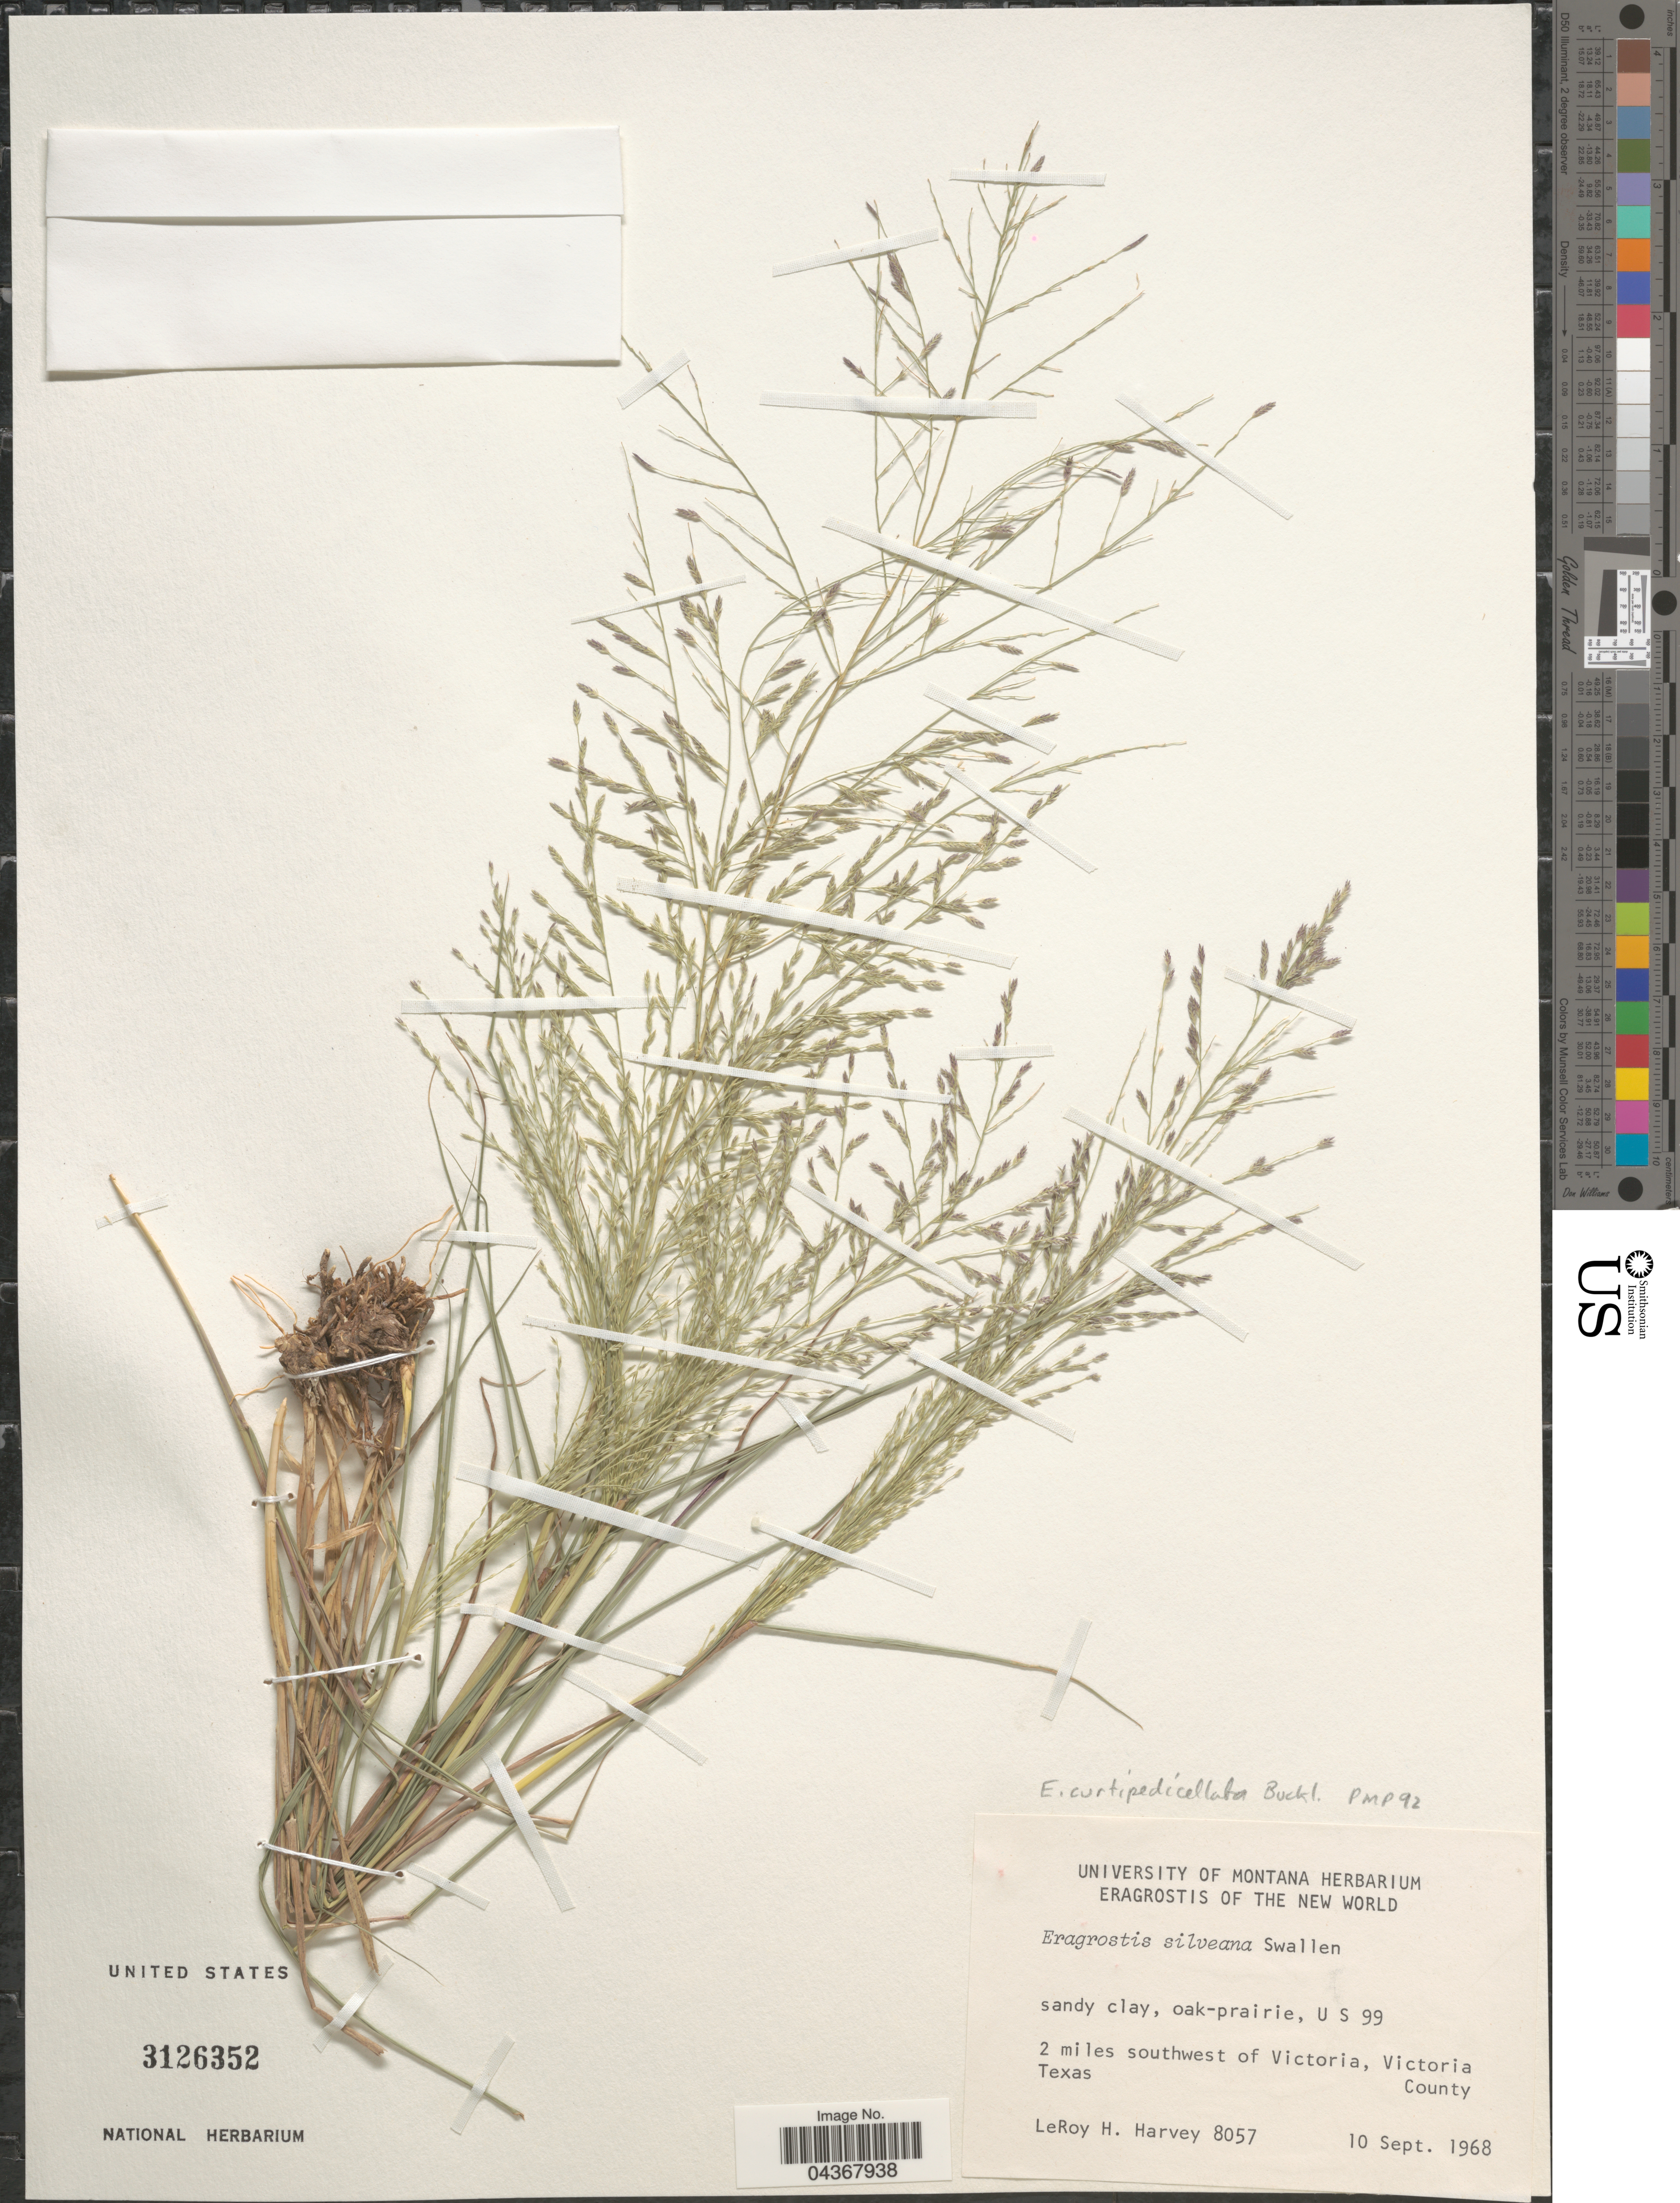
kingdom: Plantae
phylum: Tracheophyta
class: Liliopsida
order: Poales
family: Poaceae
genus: Eragrostis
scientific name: Eragrostis curtipedicellata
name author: Buckley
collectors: L. H. Harvey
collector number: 8057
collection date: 1968-09-10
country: United States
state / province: Texas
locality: US 99. 2 miles southwest of Victoria, Victoria County.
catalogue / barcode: US 3126352